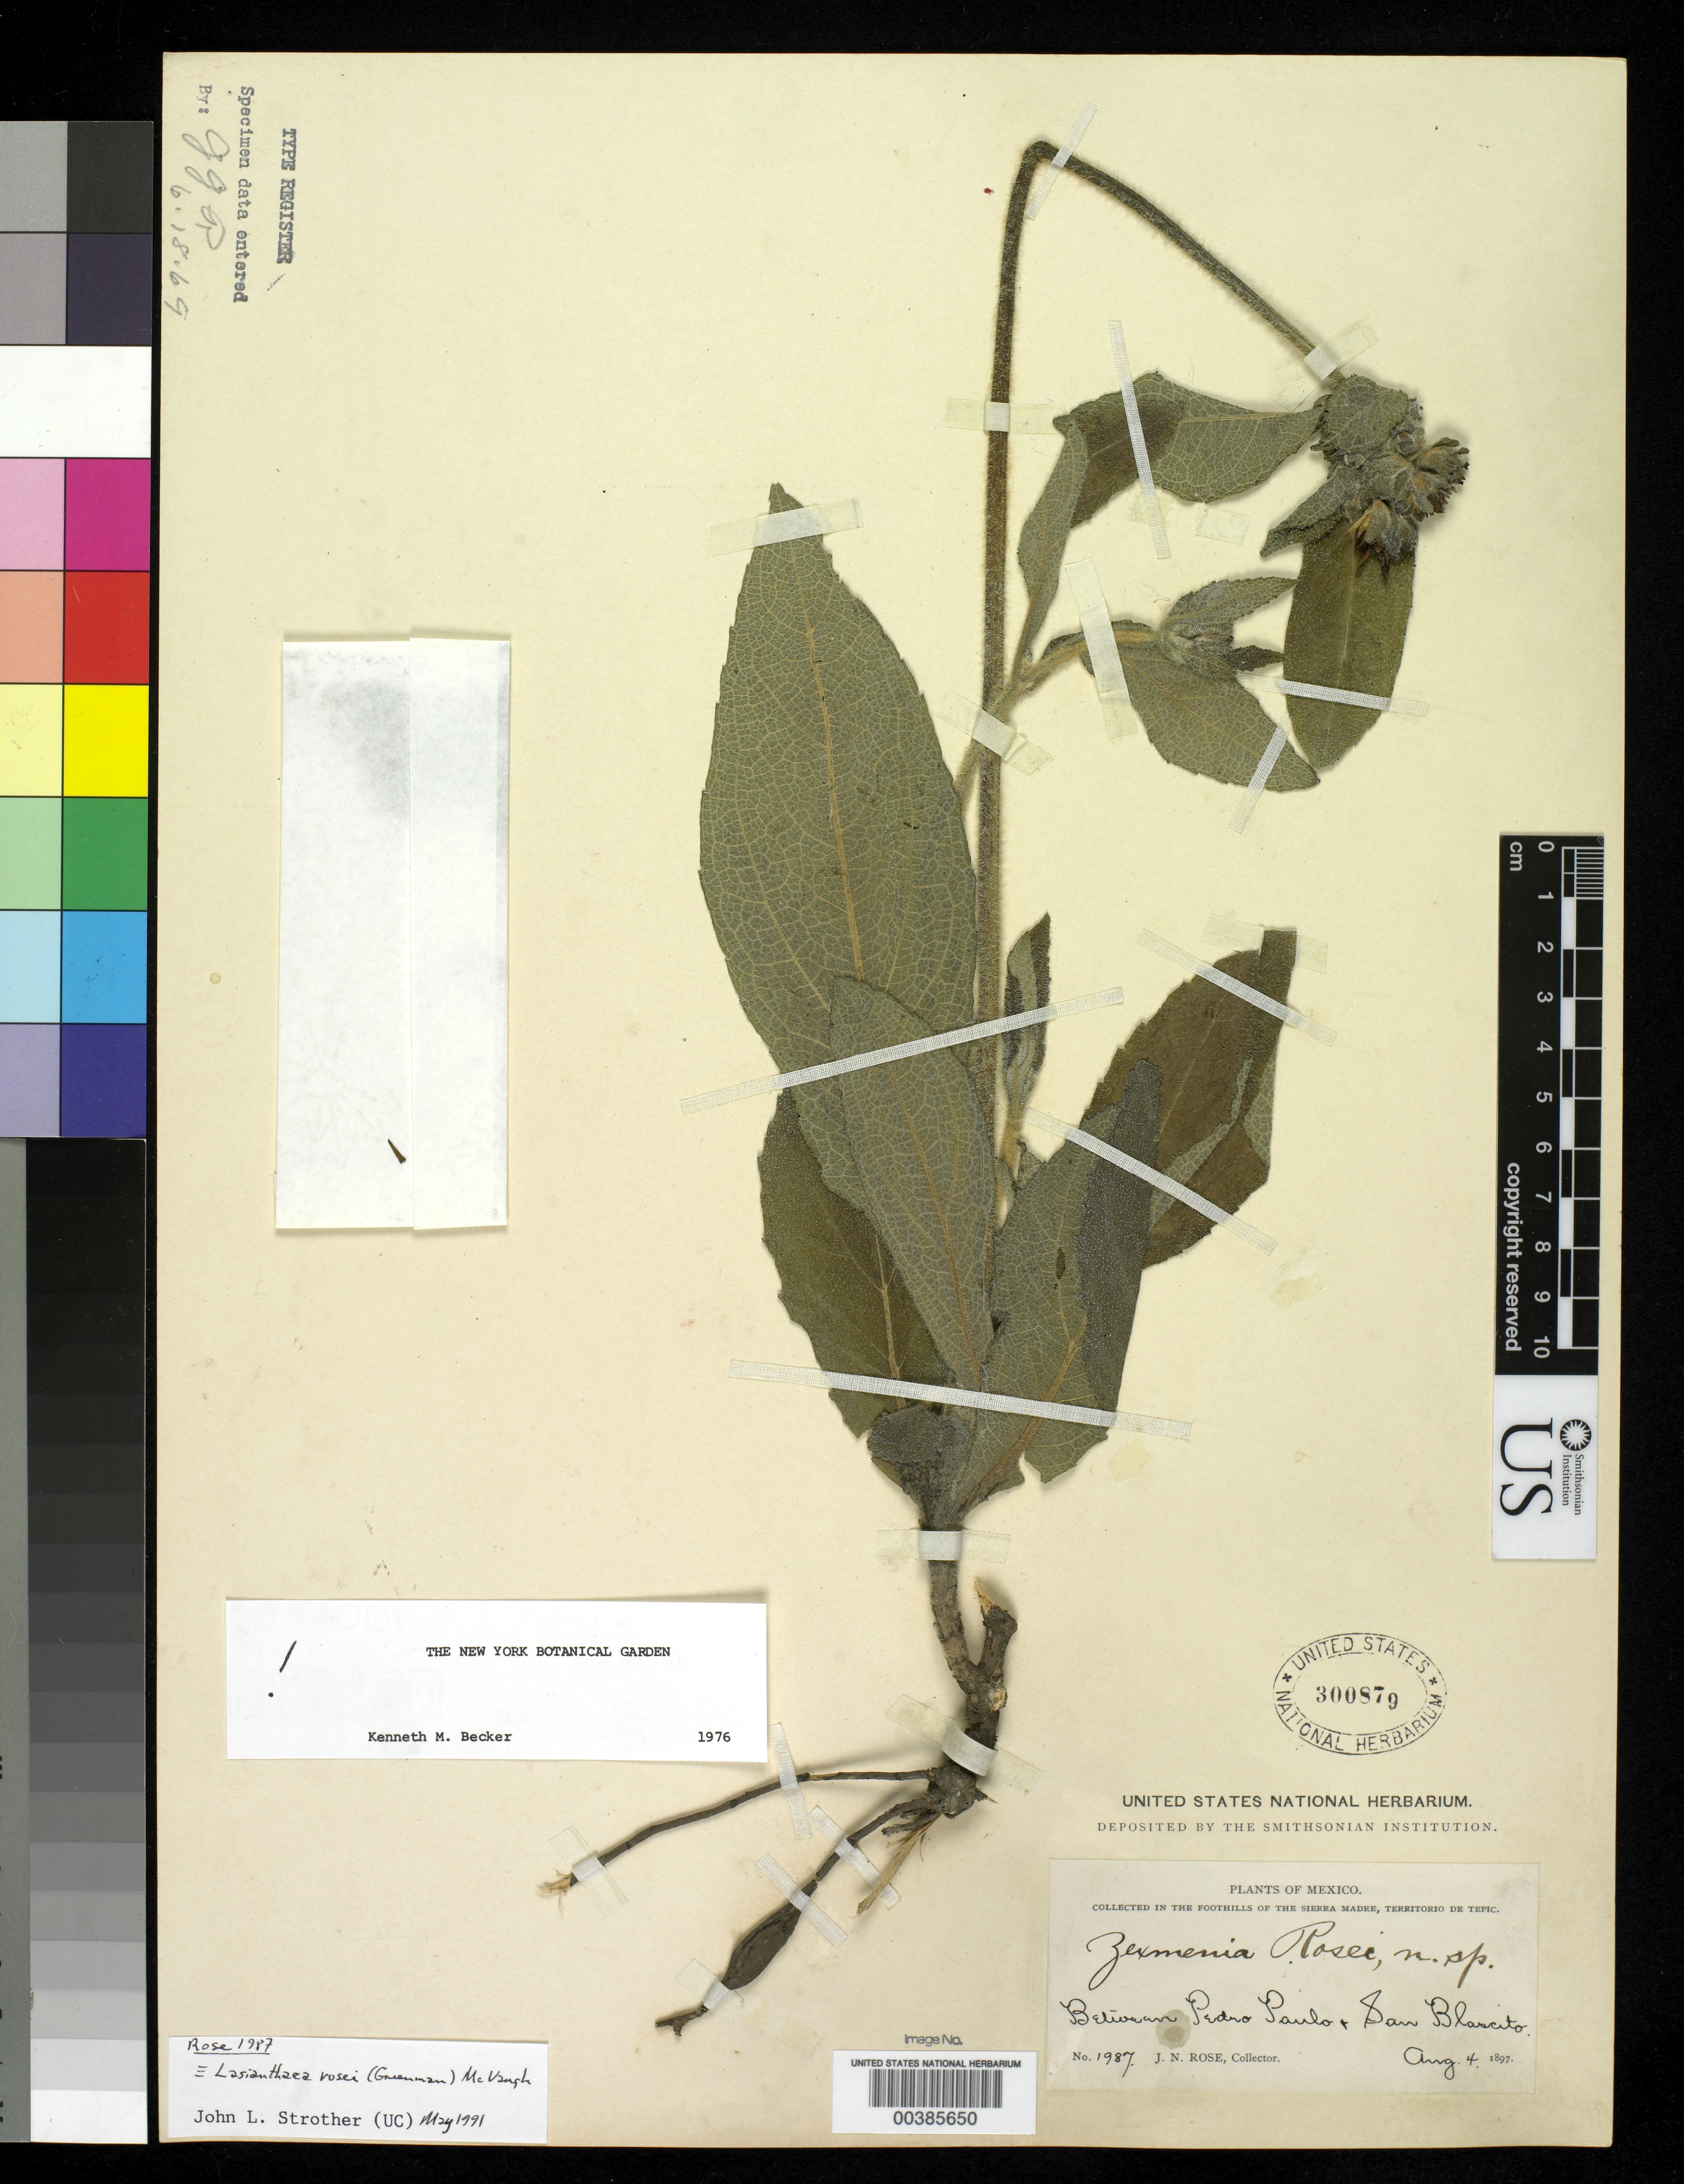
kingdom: Plantae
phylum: Tracheophyta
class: Magnoliopsida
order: Asterales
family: Asteraceae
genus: Zexmenia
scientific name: Zexmenia rosei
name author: Greenm.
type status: Isotype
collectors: J. N. Rose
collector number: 1987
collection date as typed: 04 Aug 1897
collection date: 1897-08-04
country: Mexico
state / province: Nayarit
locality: Between Pedro Paulo and San Blascito.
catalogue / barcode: US 300879